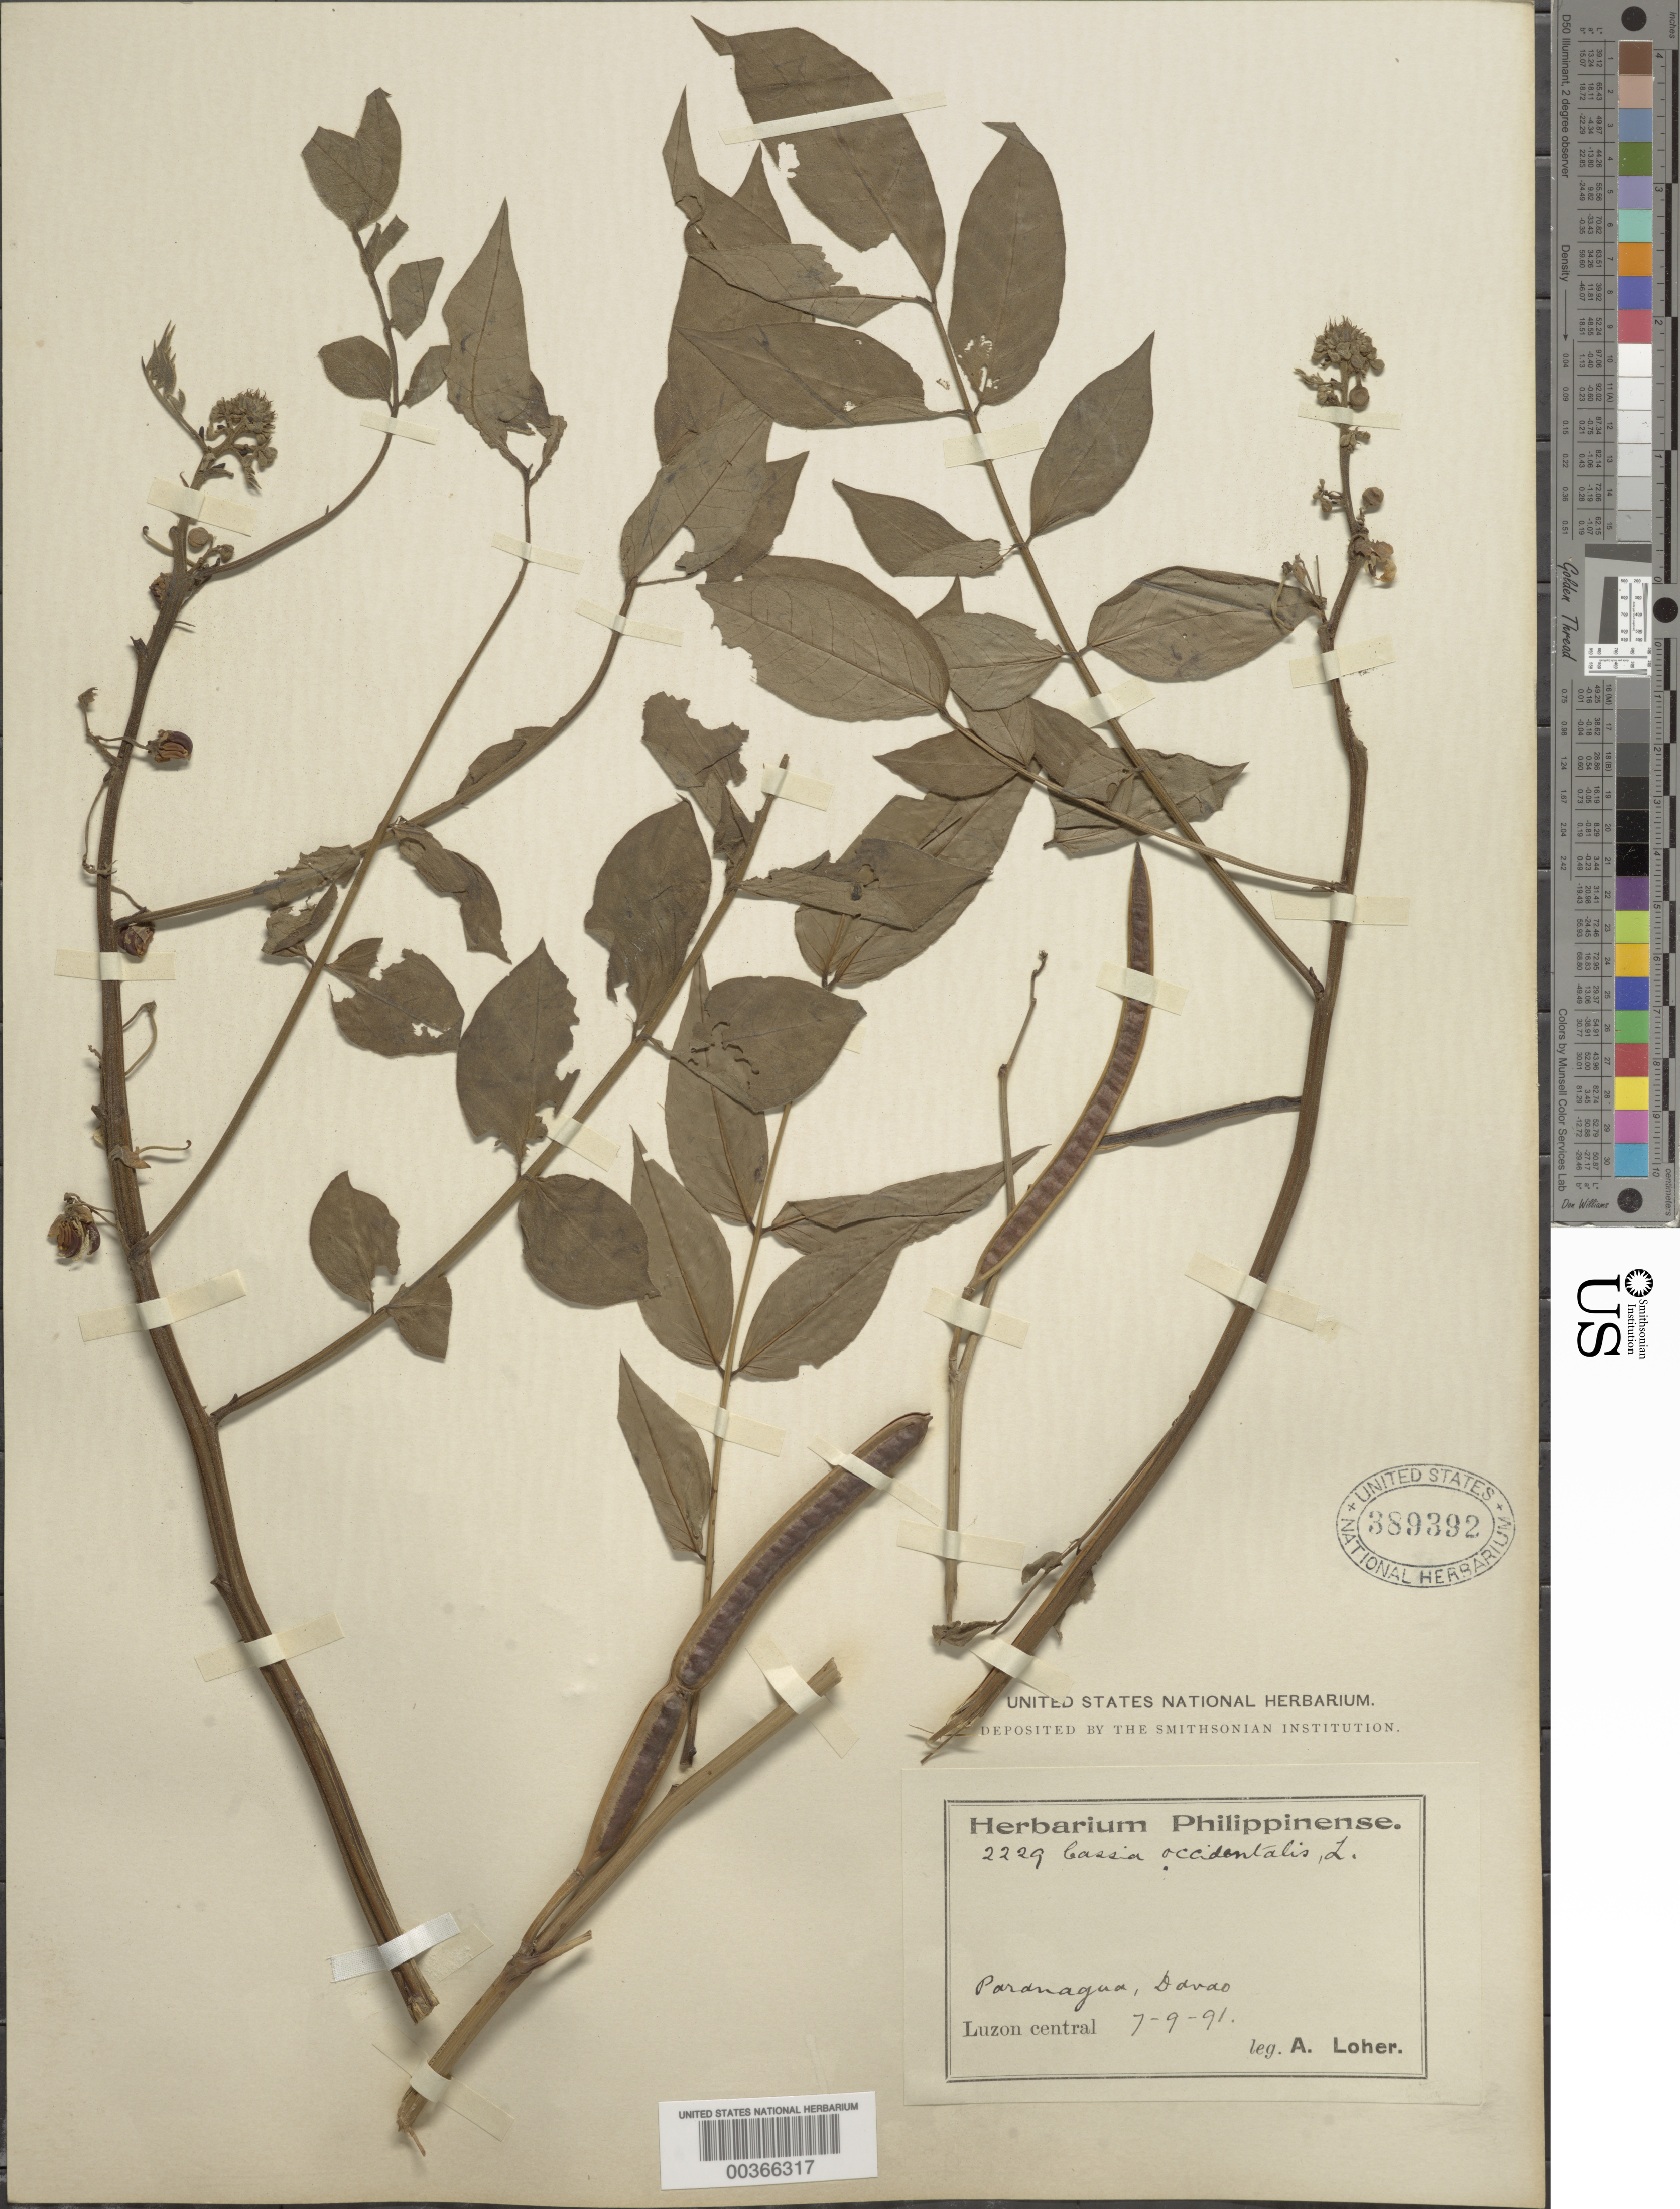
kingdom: Plantae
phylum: Tracheophyta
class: Magnoliopsida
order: Fabales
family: Fabaceae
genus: Senna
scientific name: Senna occidentalis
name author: (L.) Link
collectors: A. Loher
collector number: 2229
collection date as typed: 07 Sep 1891 or 09 Jul 1891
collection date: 1891-07-09 or 1891-09-07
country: Philippines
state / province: Davao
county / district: Davao del Norte / Davao del Sur / Davao Oriental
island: Mindanao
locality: Luzon i. (?), paranagua, Davao prov.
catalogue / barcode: US 389392